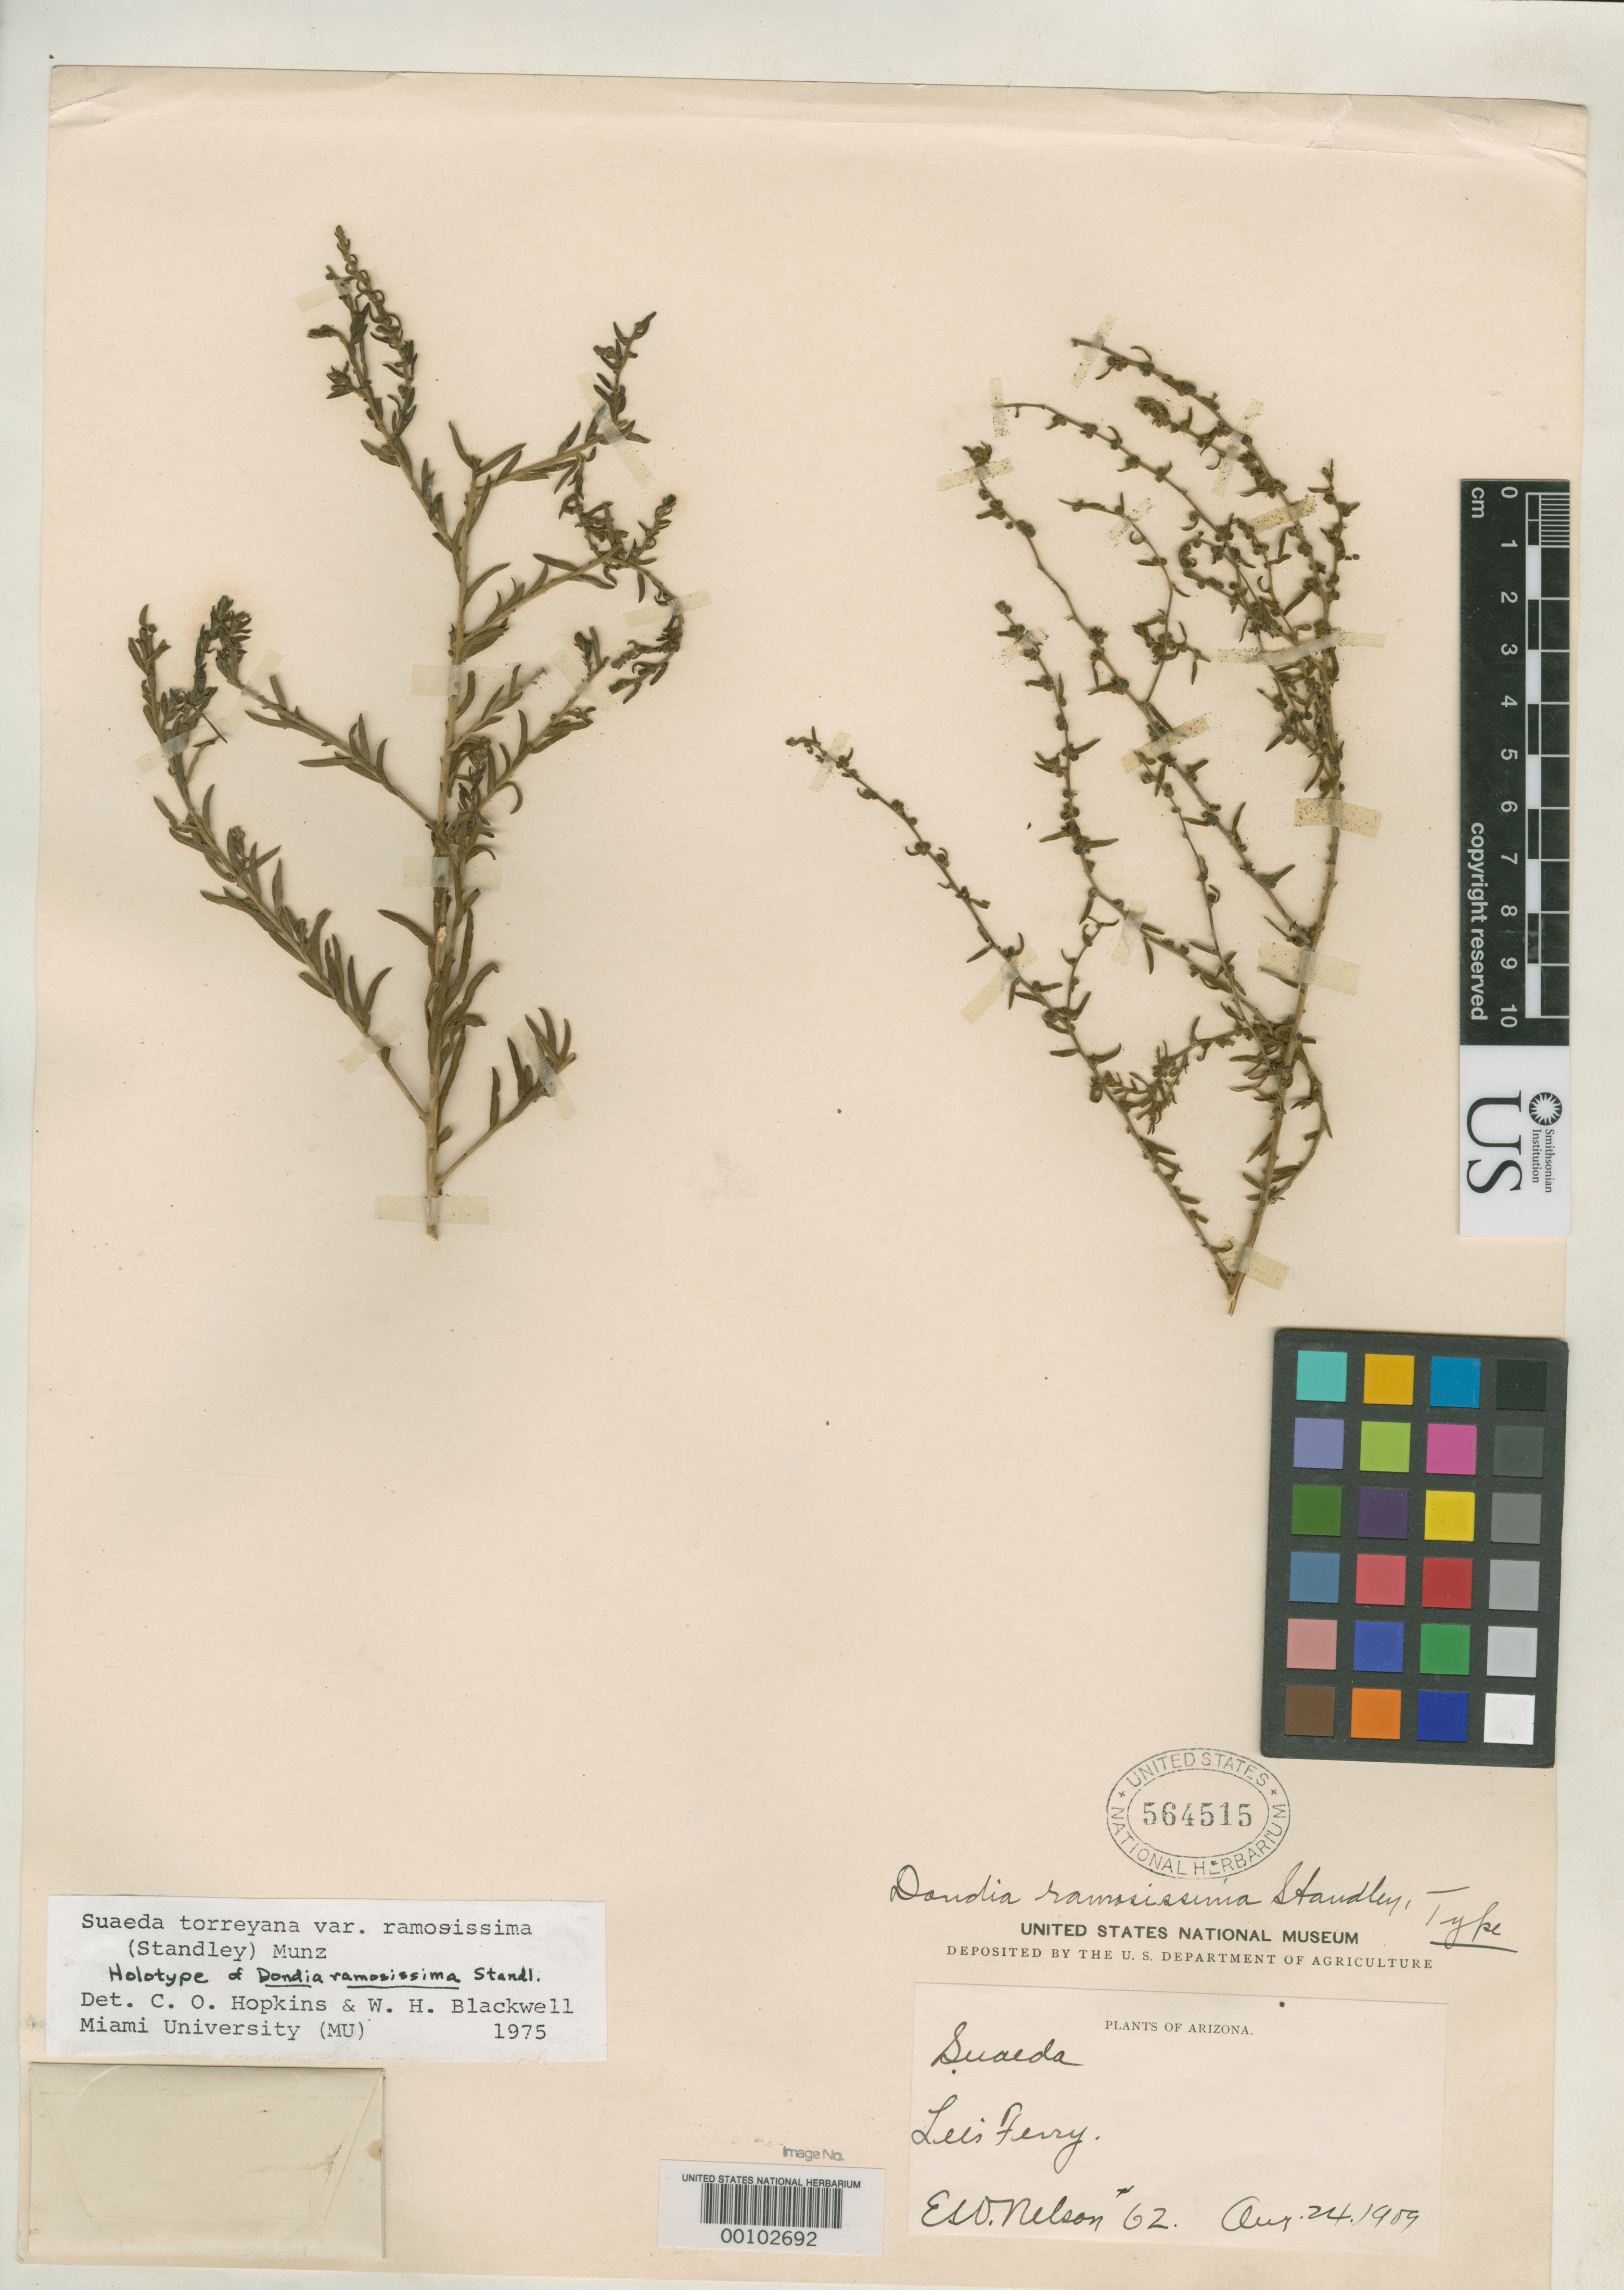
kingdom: Plantae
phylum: Tracheophyta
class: Magnoliopsida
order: Caryophyllales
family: Amaranthaceae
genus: Dondia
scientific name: Dondia ramosissima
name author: Standl.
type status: Holotype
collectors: E. W. Nelson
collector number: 62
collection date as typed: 24 Aug 1909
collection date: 1909-08-24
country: United States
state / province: Arizona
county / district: Coconino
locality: Lees Ferry.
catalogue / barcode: US 564515